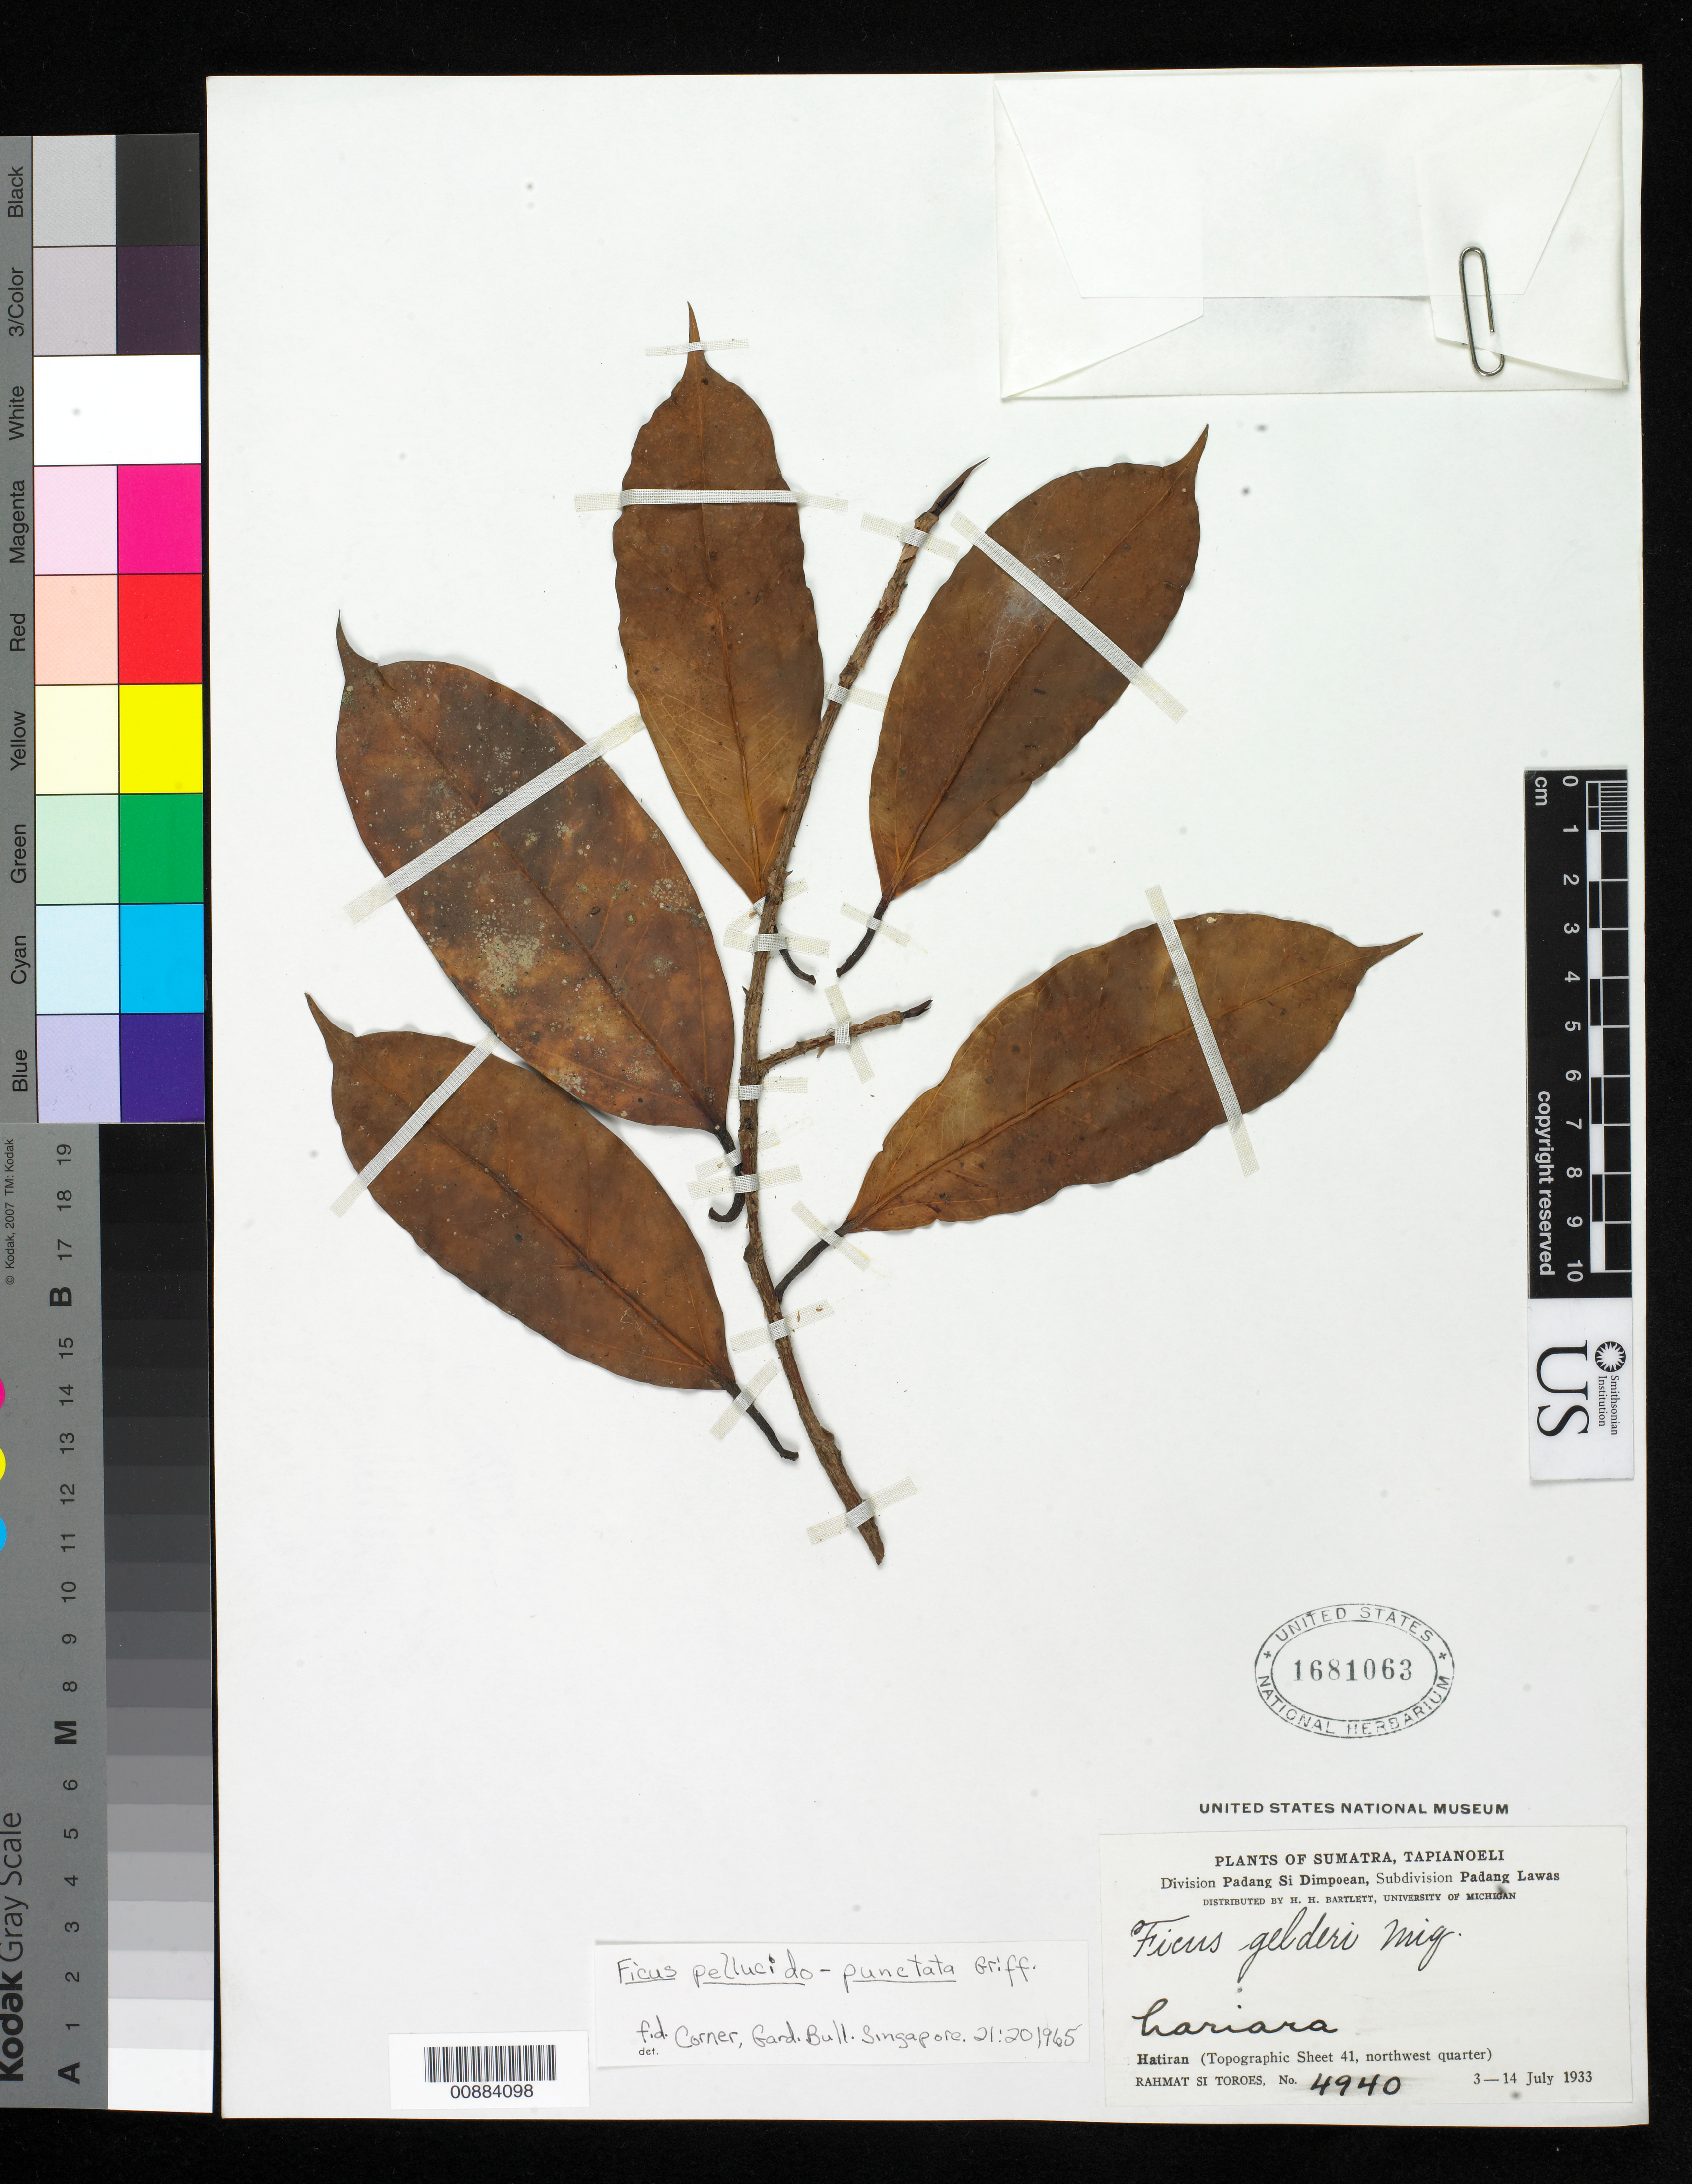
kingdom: Plantae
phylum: Tracheophyta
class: Magnoliopsida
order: Rosales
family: Moraceae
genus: Ficus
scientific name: Ficus pellucido-punctata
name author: Griff.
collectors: Rahmat Si Boeea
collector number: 4940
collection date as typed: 03 Jul 1933 to 14 Jul 1933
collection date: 1933-07-03/1933-07-14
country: Indonesia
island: Sumatra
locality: Tapianoeli, Div. Padang Si Dimpoean, subdiv. Padang Lawas; Hatiran (Topographic Sheet 41, NW quarter)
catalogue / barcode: US 1681063